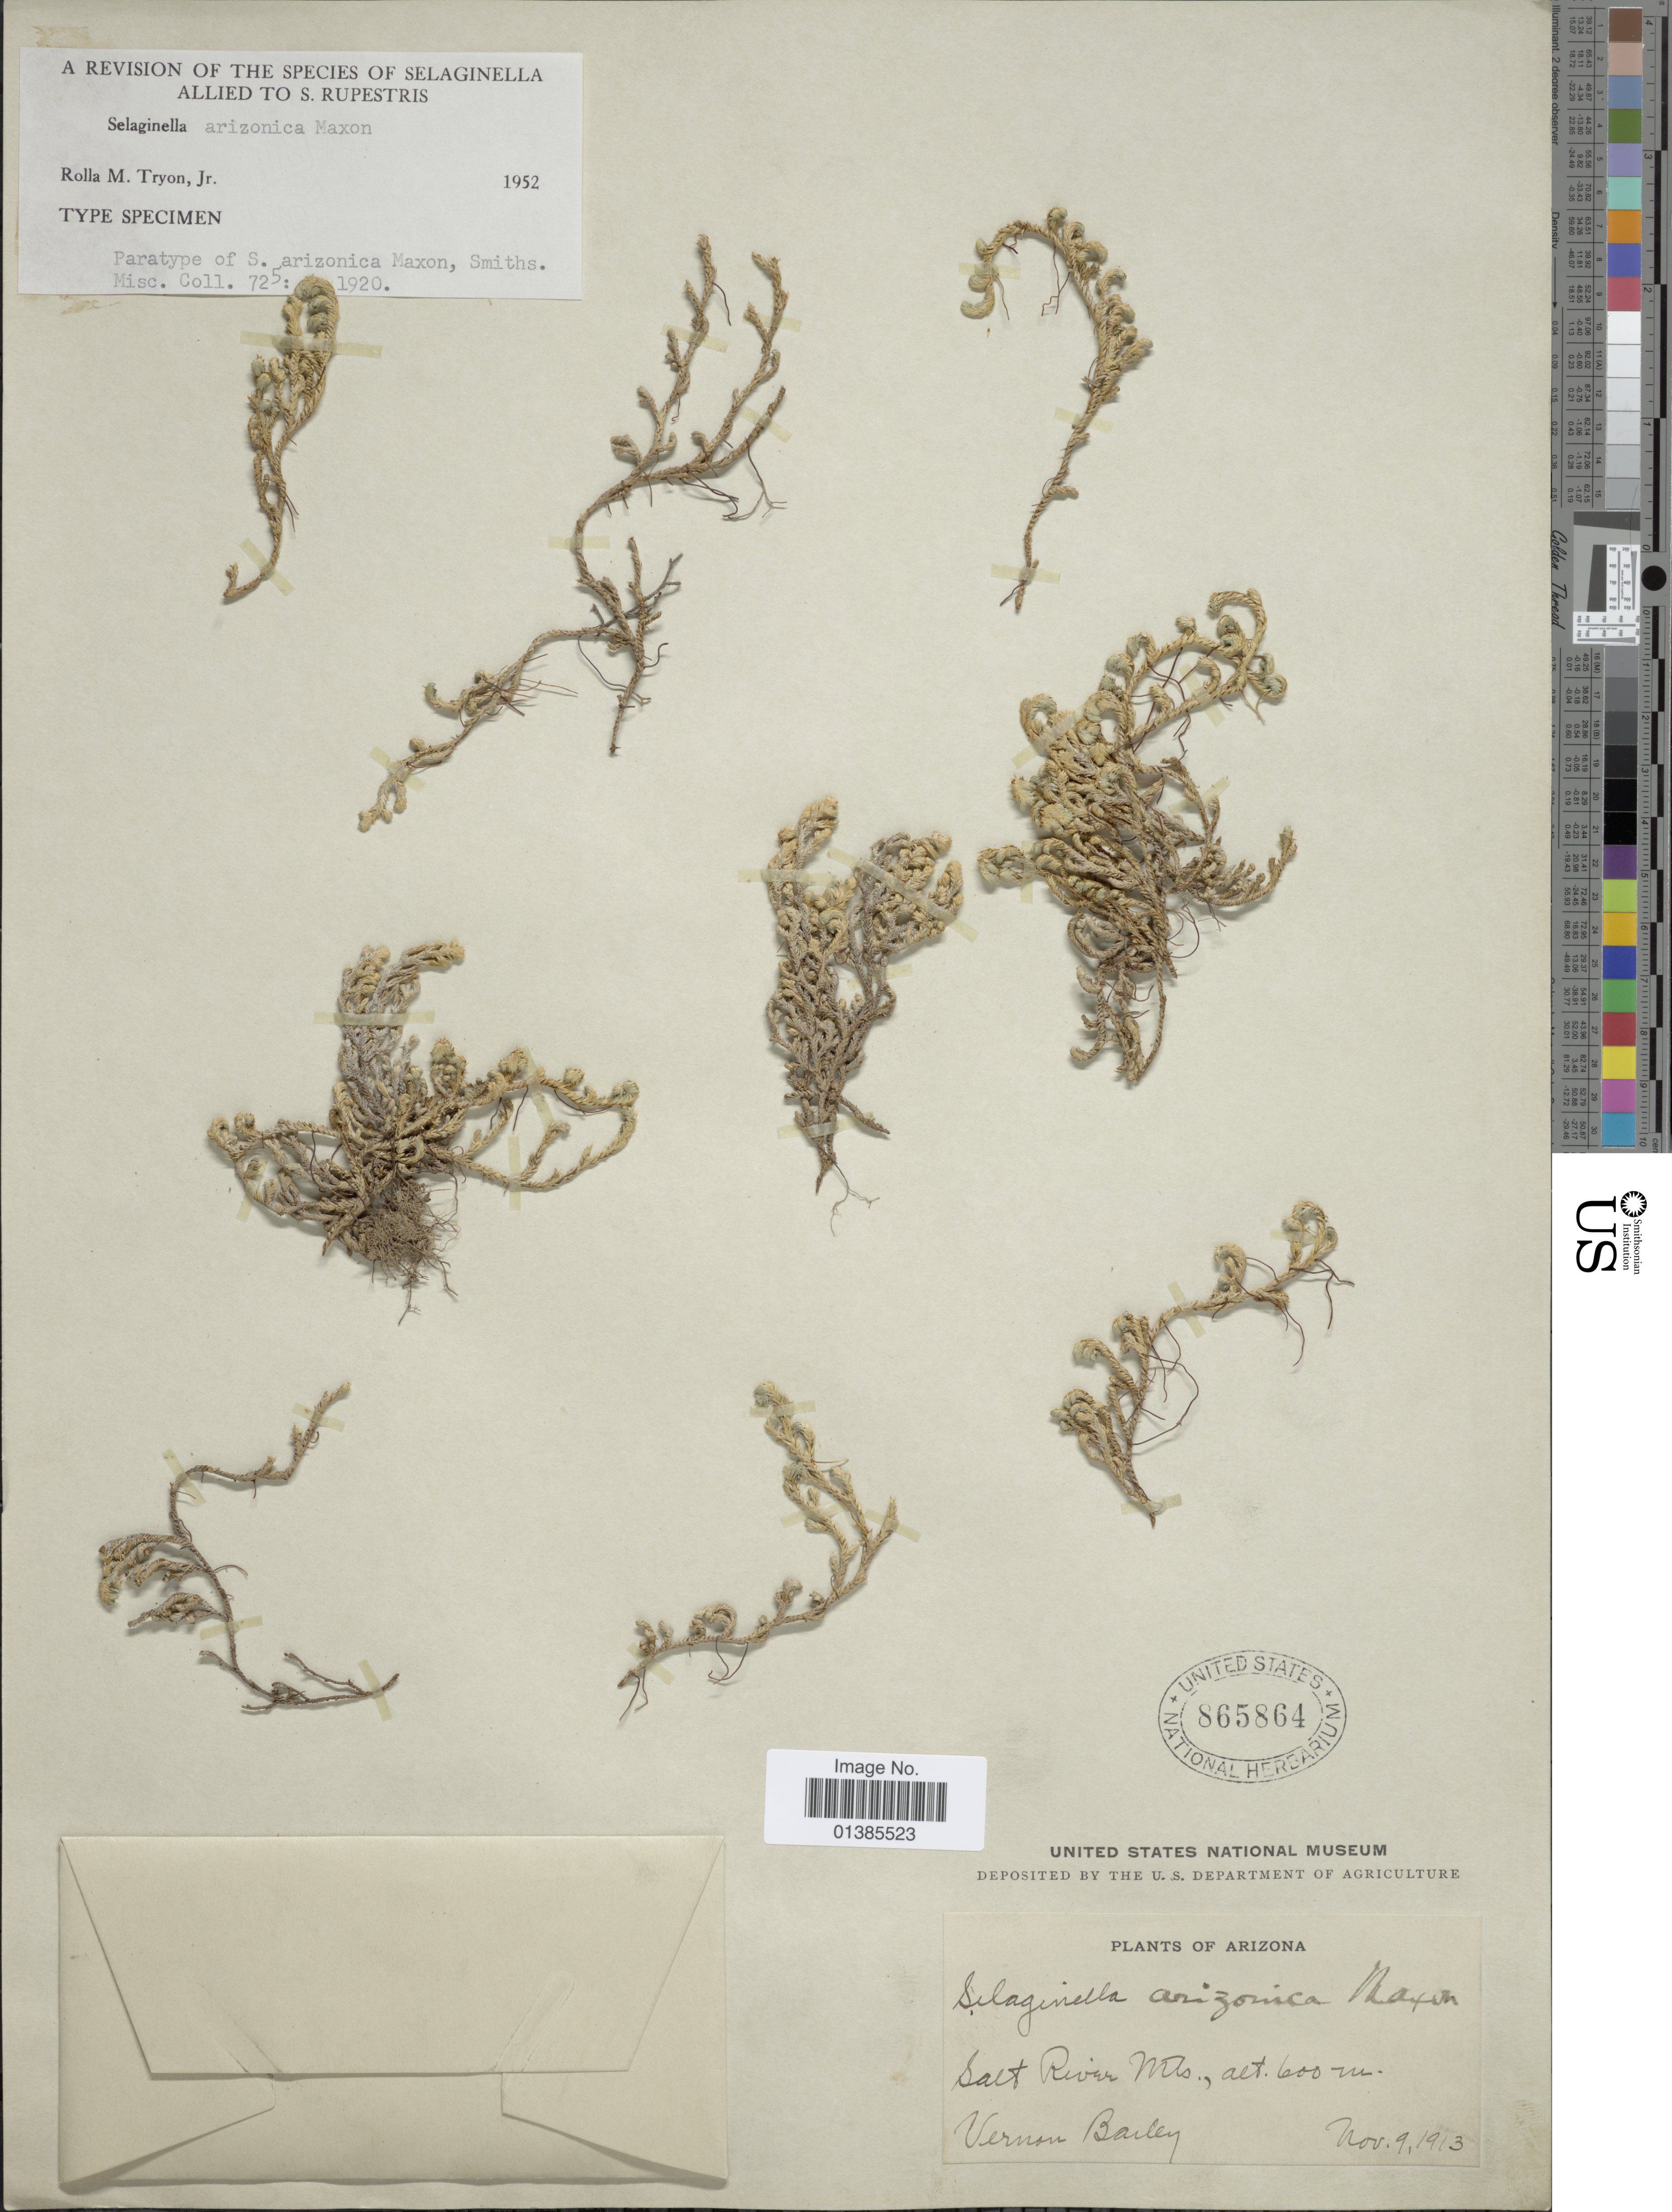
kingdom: Plantae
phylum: Tracheophyta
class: Lycopodiopsida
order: Selaginellales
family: Selaginellaceae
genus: Selaginella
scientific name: Selaginella arizonica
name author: Maxon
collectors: V. O. Bailey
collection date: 1913-11-09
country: United States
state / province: Arizona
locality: Salt River Mts.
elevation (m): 600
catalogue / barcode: US 865864